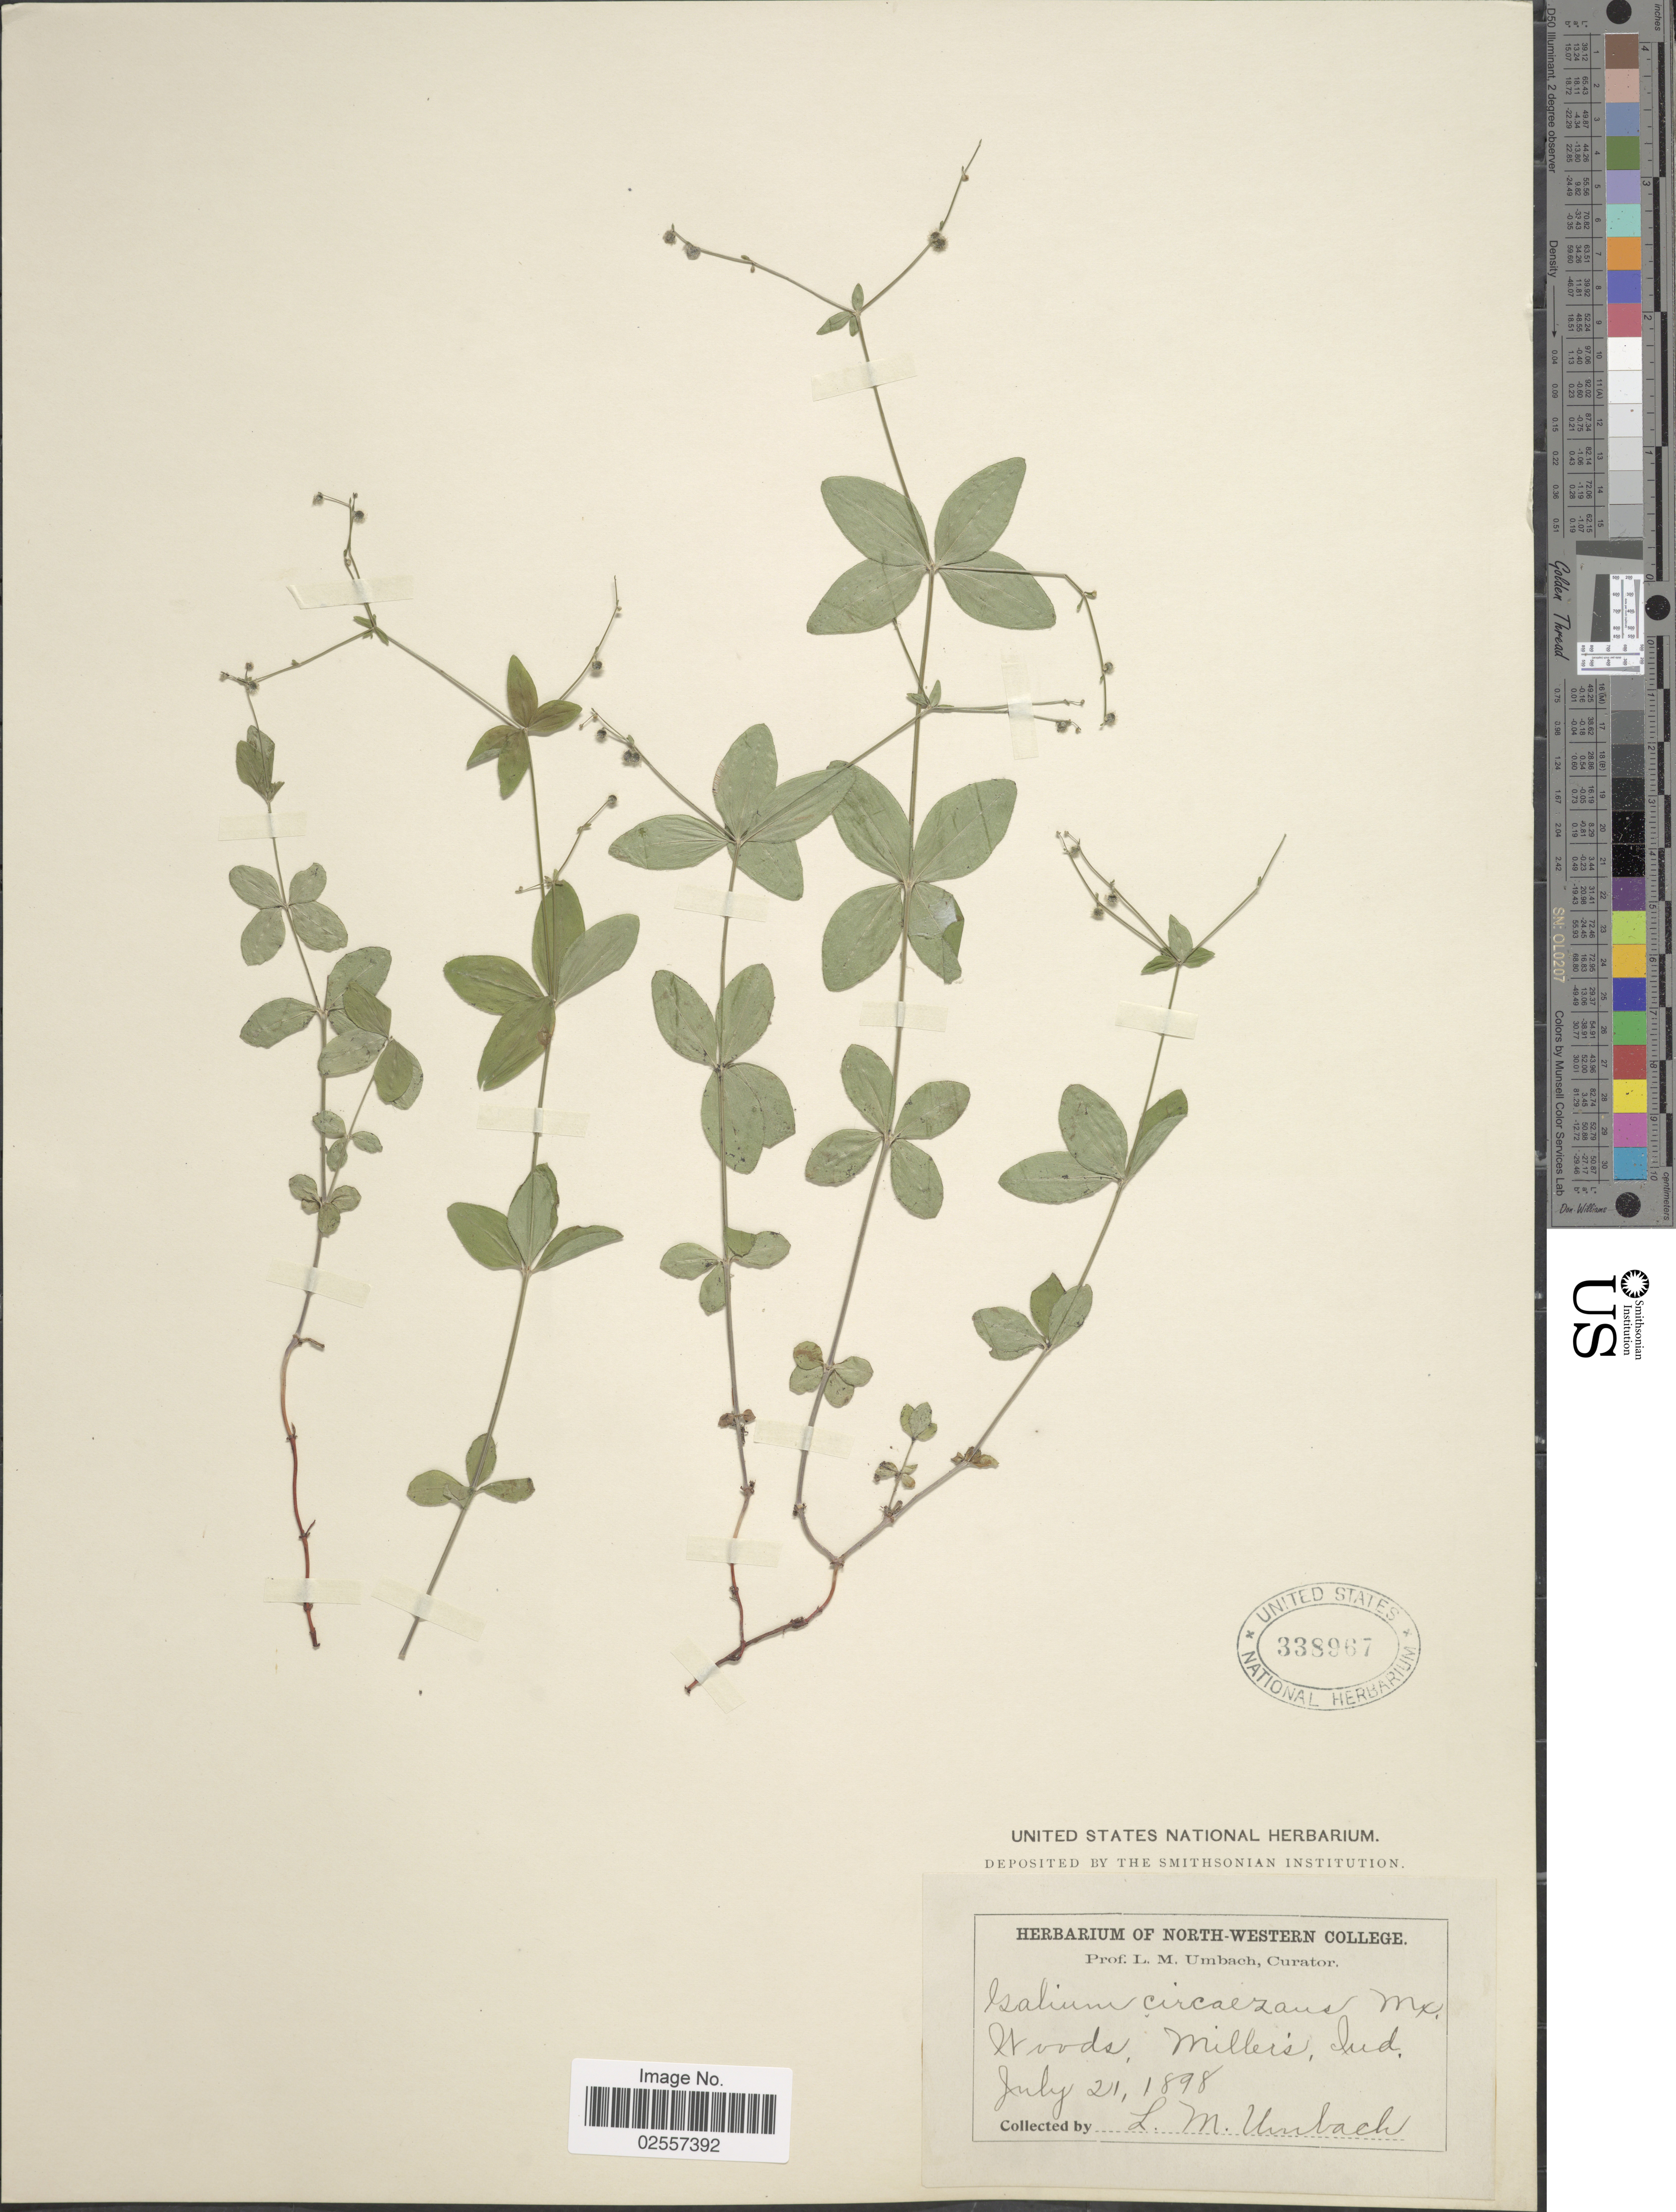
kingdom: Plantae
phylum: Tracheophyta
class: Magnoliopsida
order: Gentianales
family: Rubiaceae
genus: Galium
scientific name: Galium circaezans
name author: Michx.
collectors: L. M. Umbach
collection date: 1898-07-21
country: United States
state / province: Indiana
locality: Woods, Miller's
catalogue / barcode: US 338967